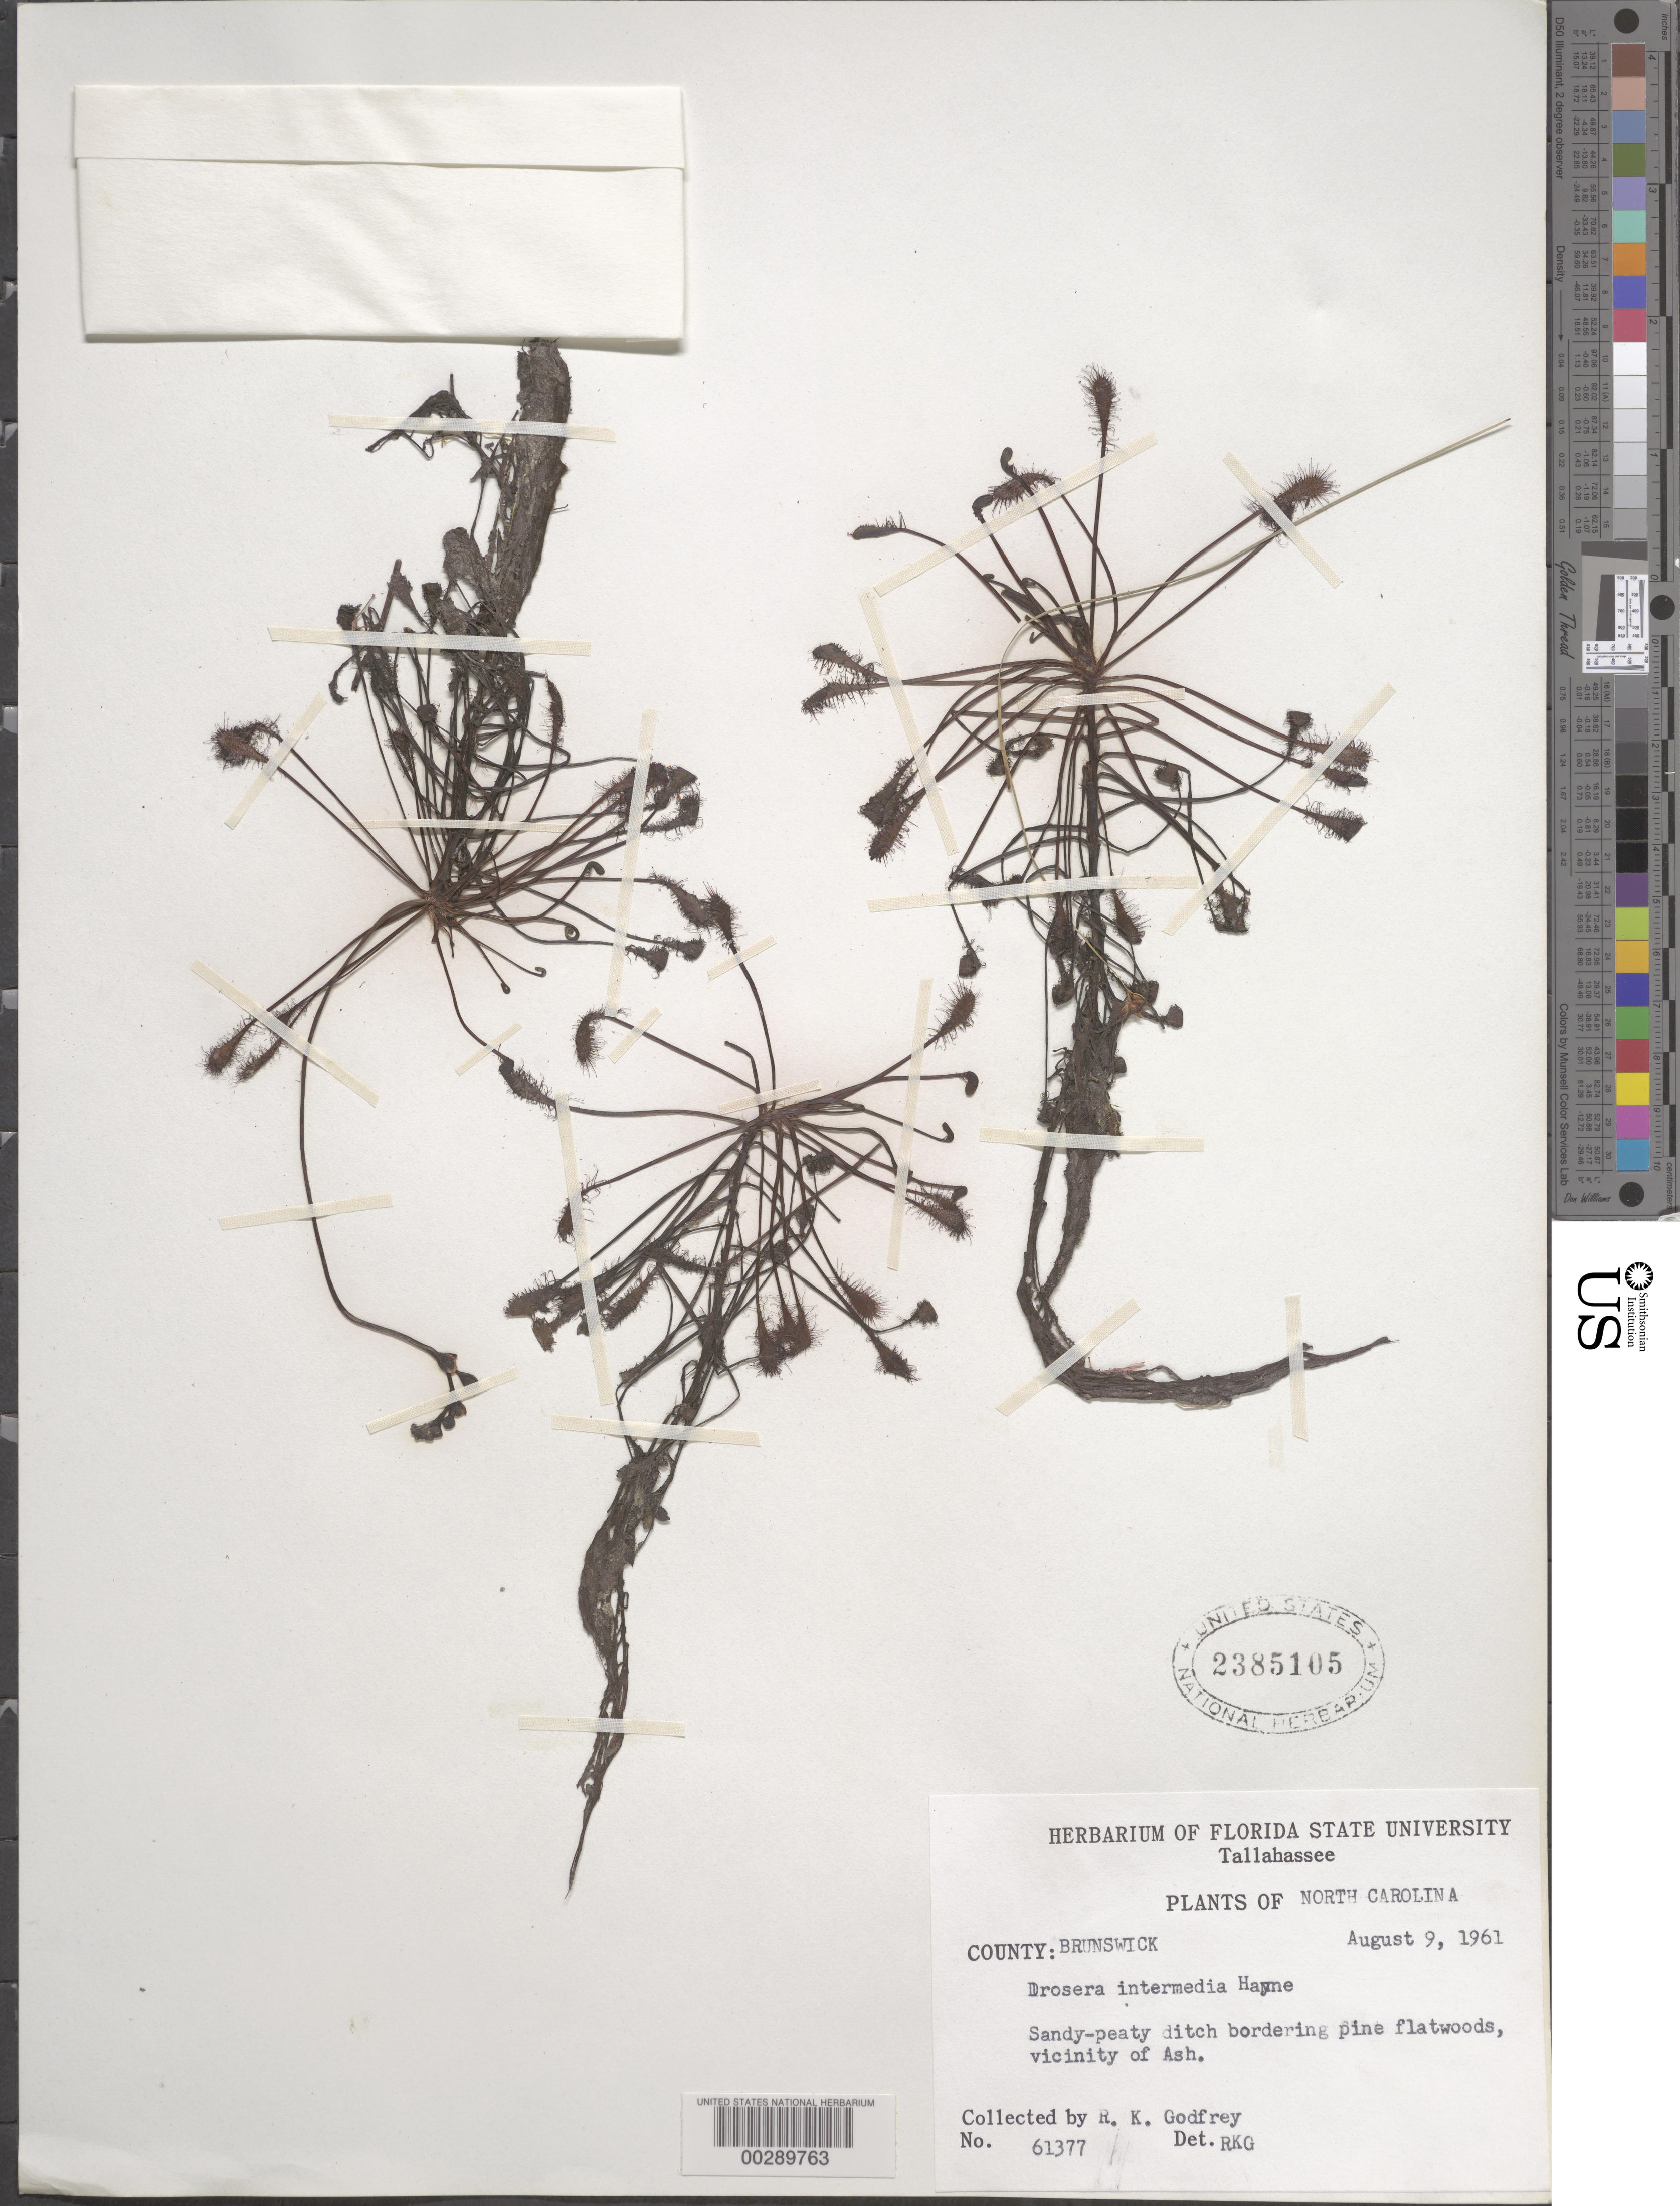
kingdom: Plantae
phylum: Tracheophyta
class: Magnoliopsida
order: Caryophyllales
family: Droseraceae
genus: Drosera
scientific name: Drosera intermedia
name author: Hayne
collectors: R. K. Godfrey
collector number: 61377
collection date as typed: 09 Aug 1961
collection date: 1961-08-09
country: United States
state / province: North Carolina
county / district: Brunswick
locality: Vicinity of ashville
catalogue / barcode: US 2385105